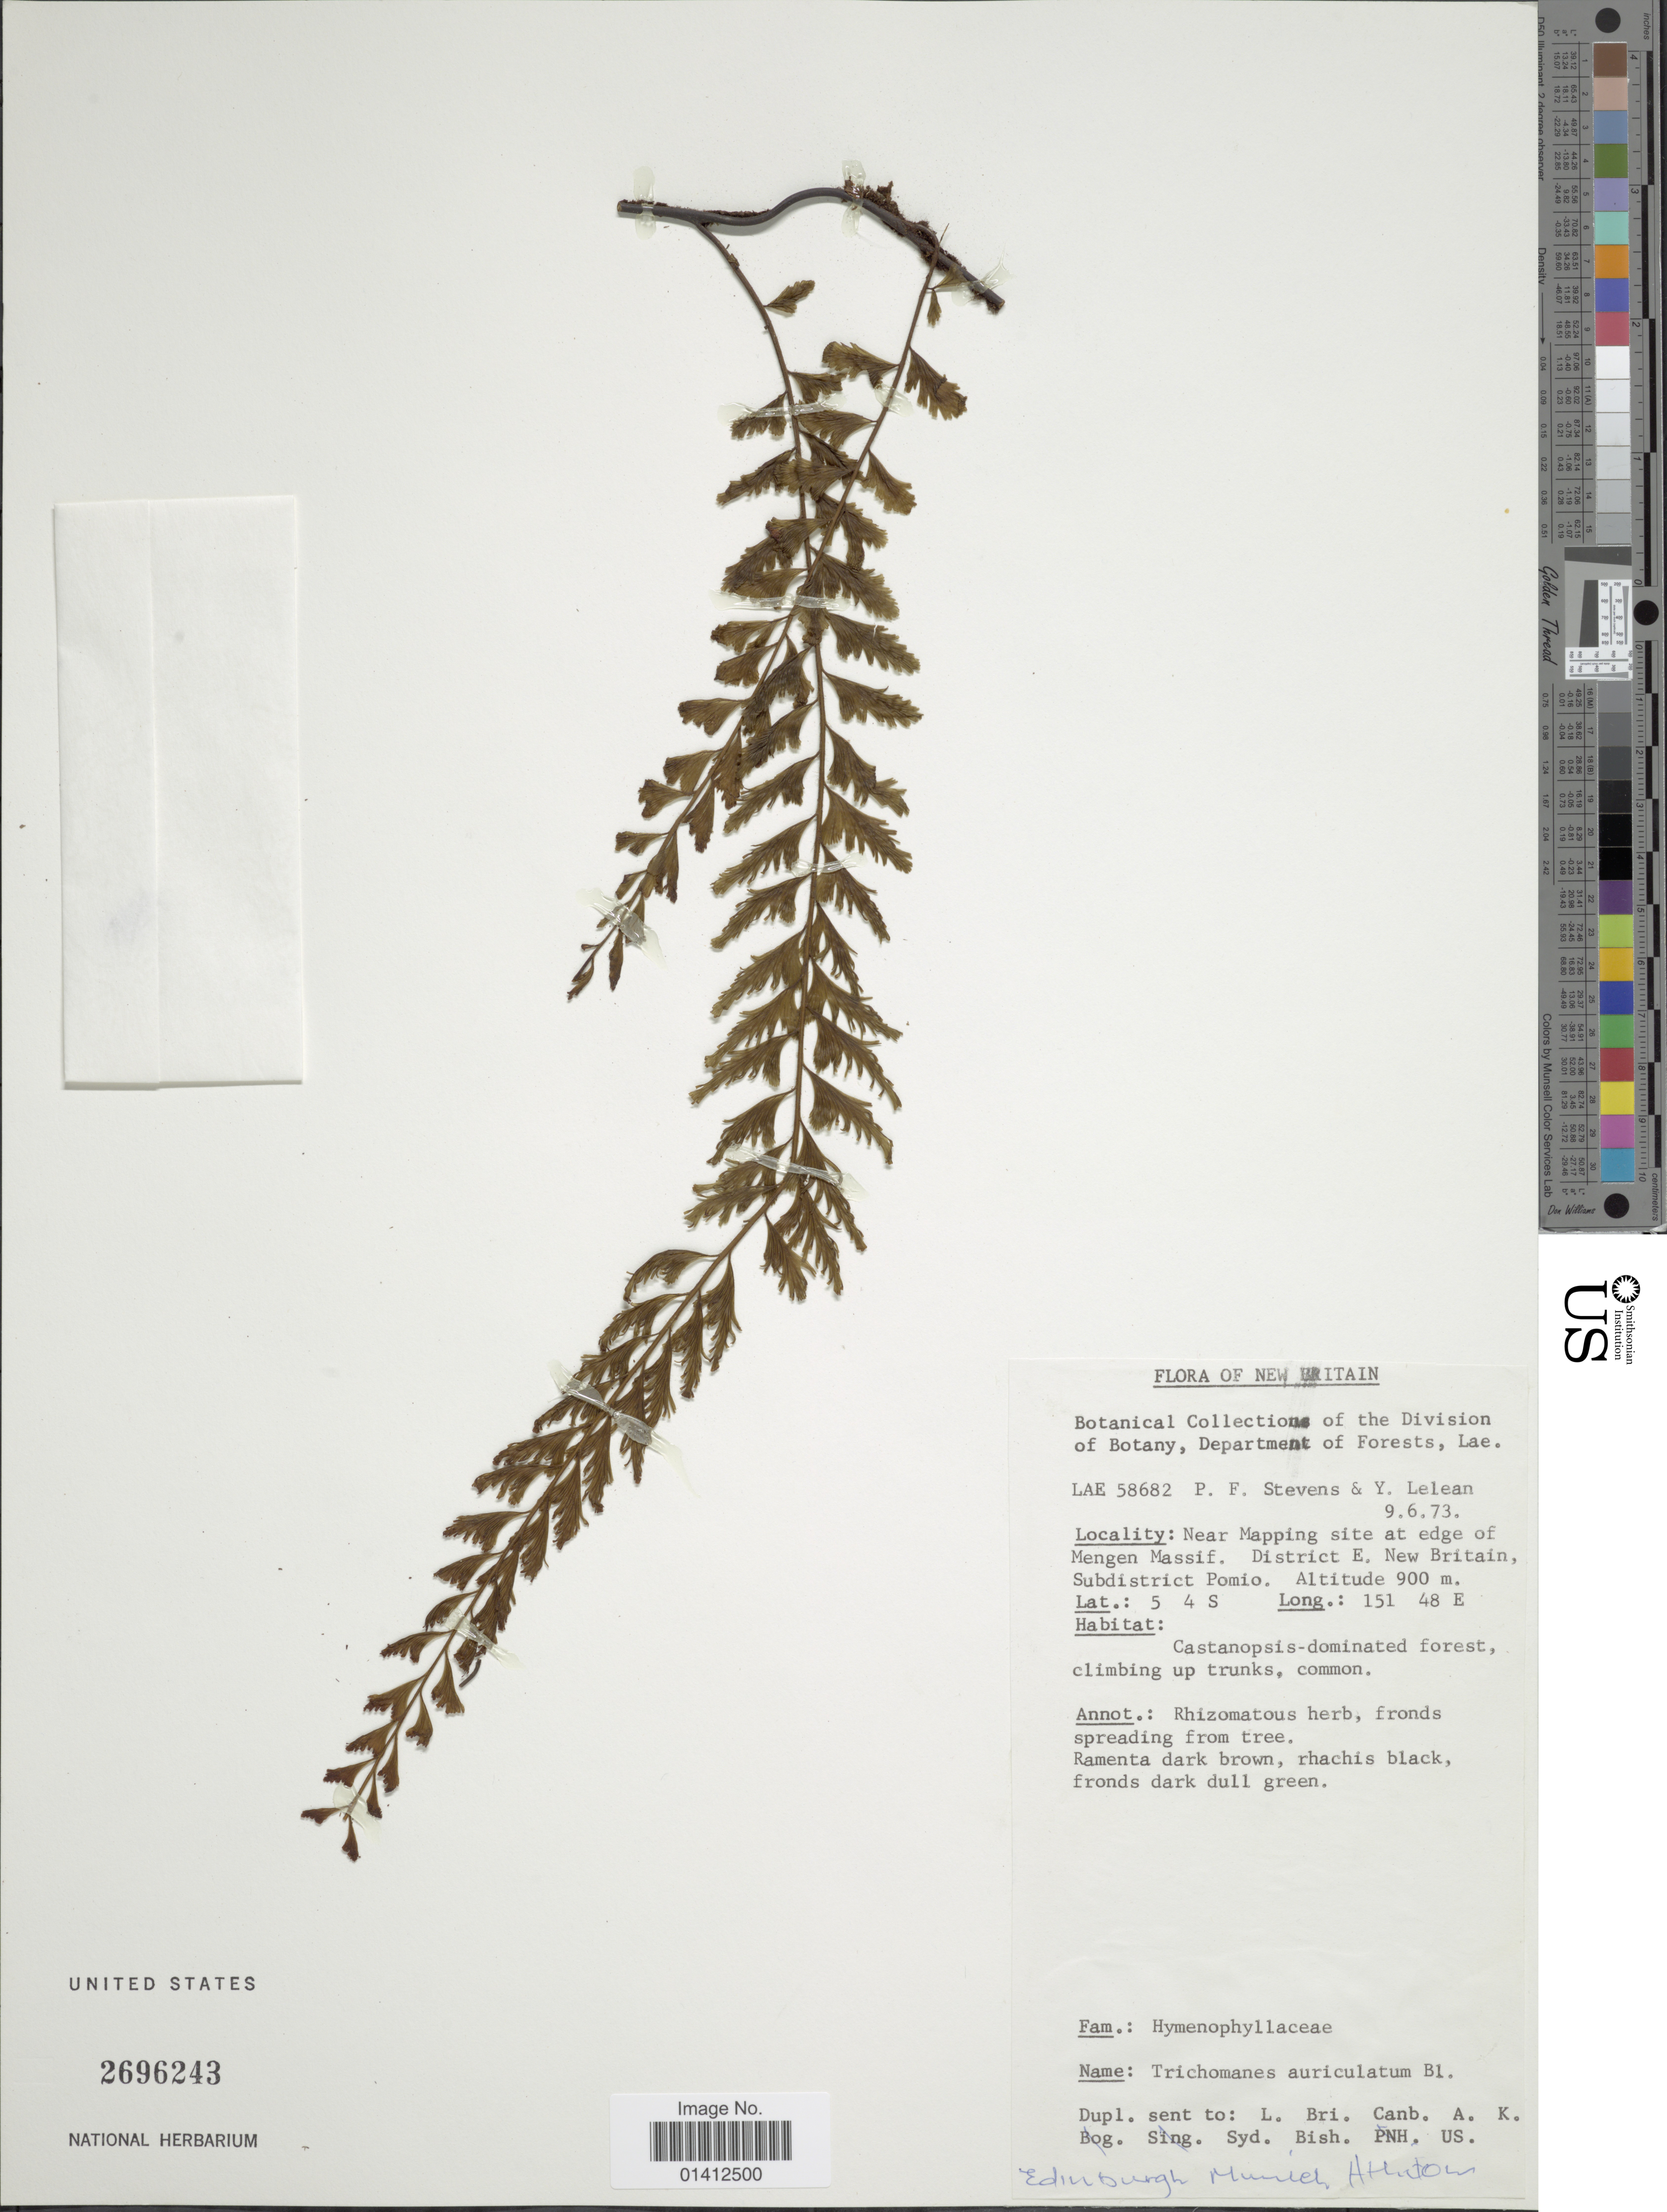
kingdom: Plantae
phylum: Tracheophyta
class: Polypodiopsida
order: Hymenophyllales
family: Hymenophyllaceae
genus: Vandenboschia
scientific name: Vandenboschia auriculata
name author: (Blume) Copel.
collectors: P. F. Stevens & Y. Lelean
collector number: LAE 58682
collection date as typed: Transcribed d/m/y: 9/6/73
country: Papua New Guinea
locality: New Britain, Near mapping site at edge of Mengen Massif, District E New britain, Subdistrict Pomio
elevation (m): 900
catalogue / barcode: US 2696243